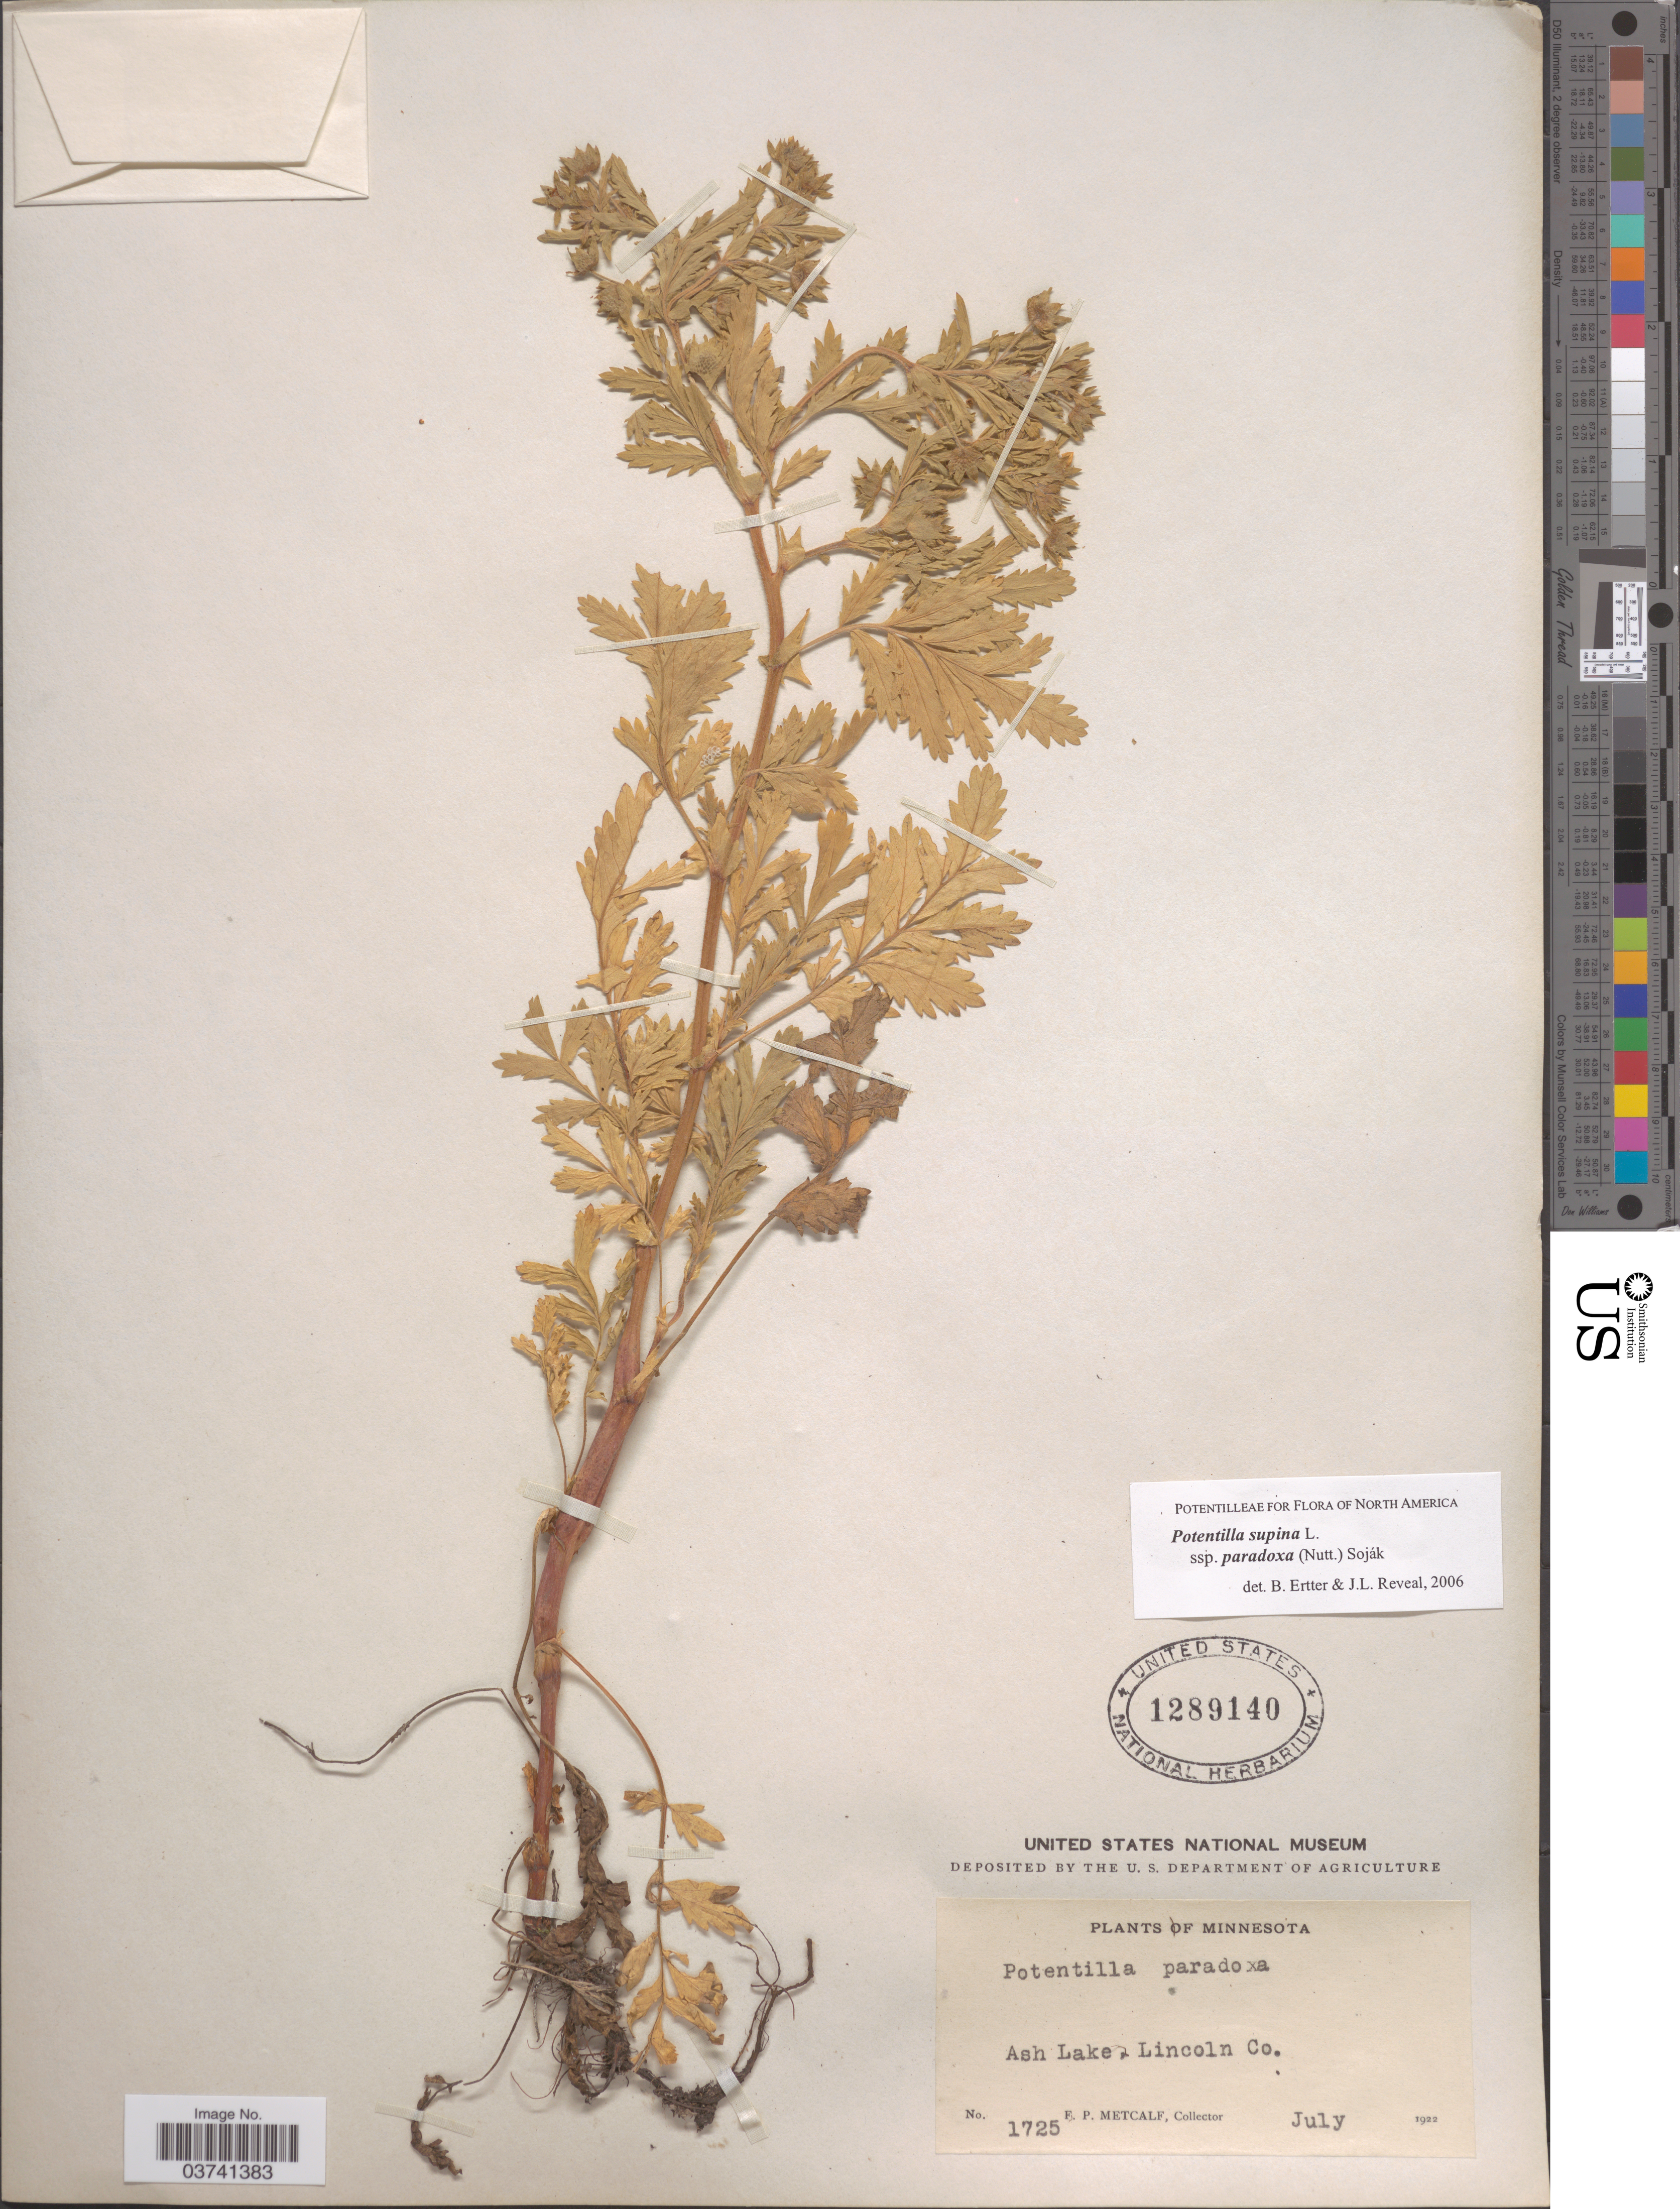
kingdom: Plantae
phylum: Tracheophyta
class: Magnoliopsida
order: Rosales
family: Rosaceae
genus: Potentilla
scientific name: Potentilla supina subsp. paradoxa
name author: (Nutt.) Soják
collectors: F. Metcalf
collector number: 1725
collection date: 1922-07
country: United States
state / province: Minnesota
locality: Ash Lake, Lincoln Co.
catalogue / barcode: US 1289140